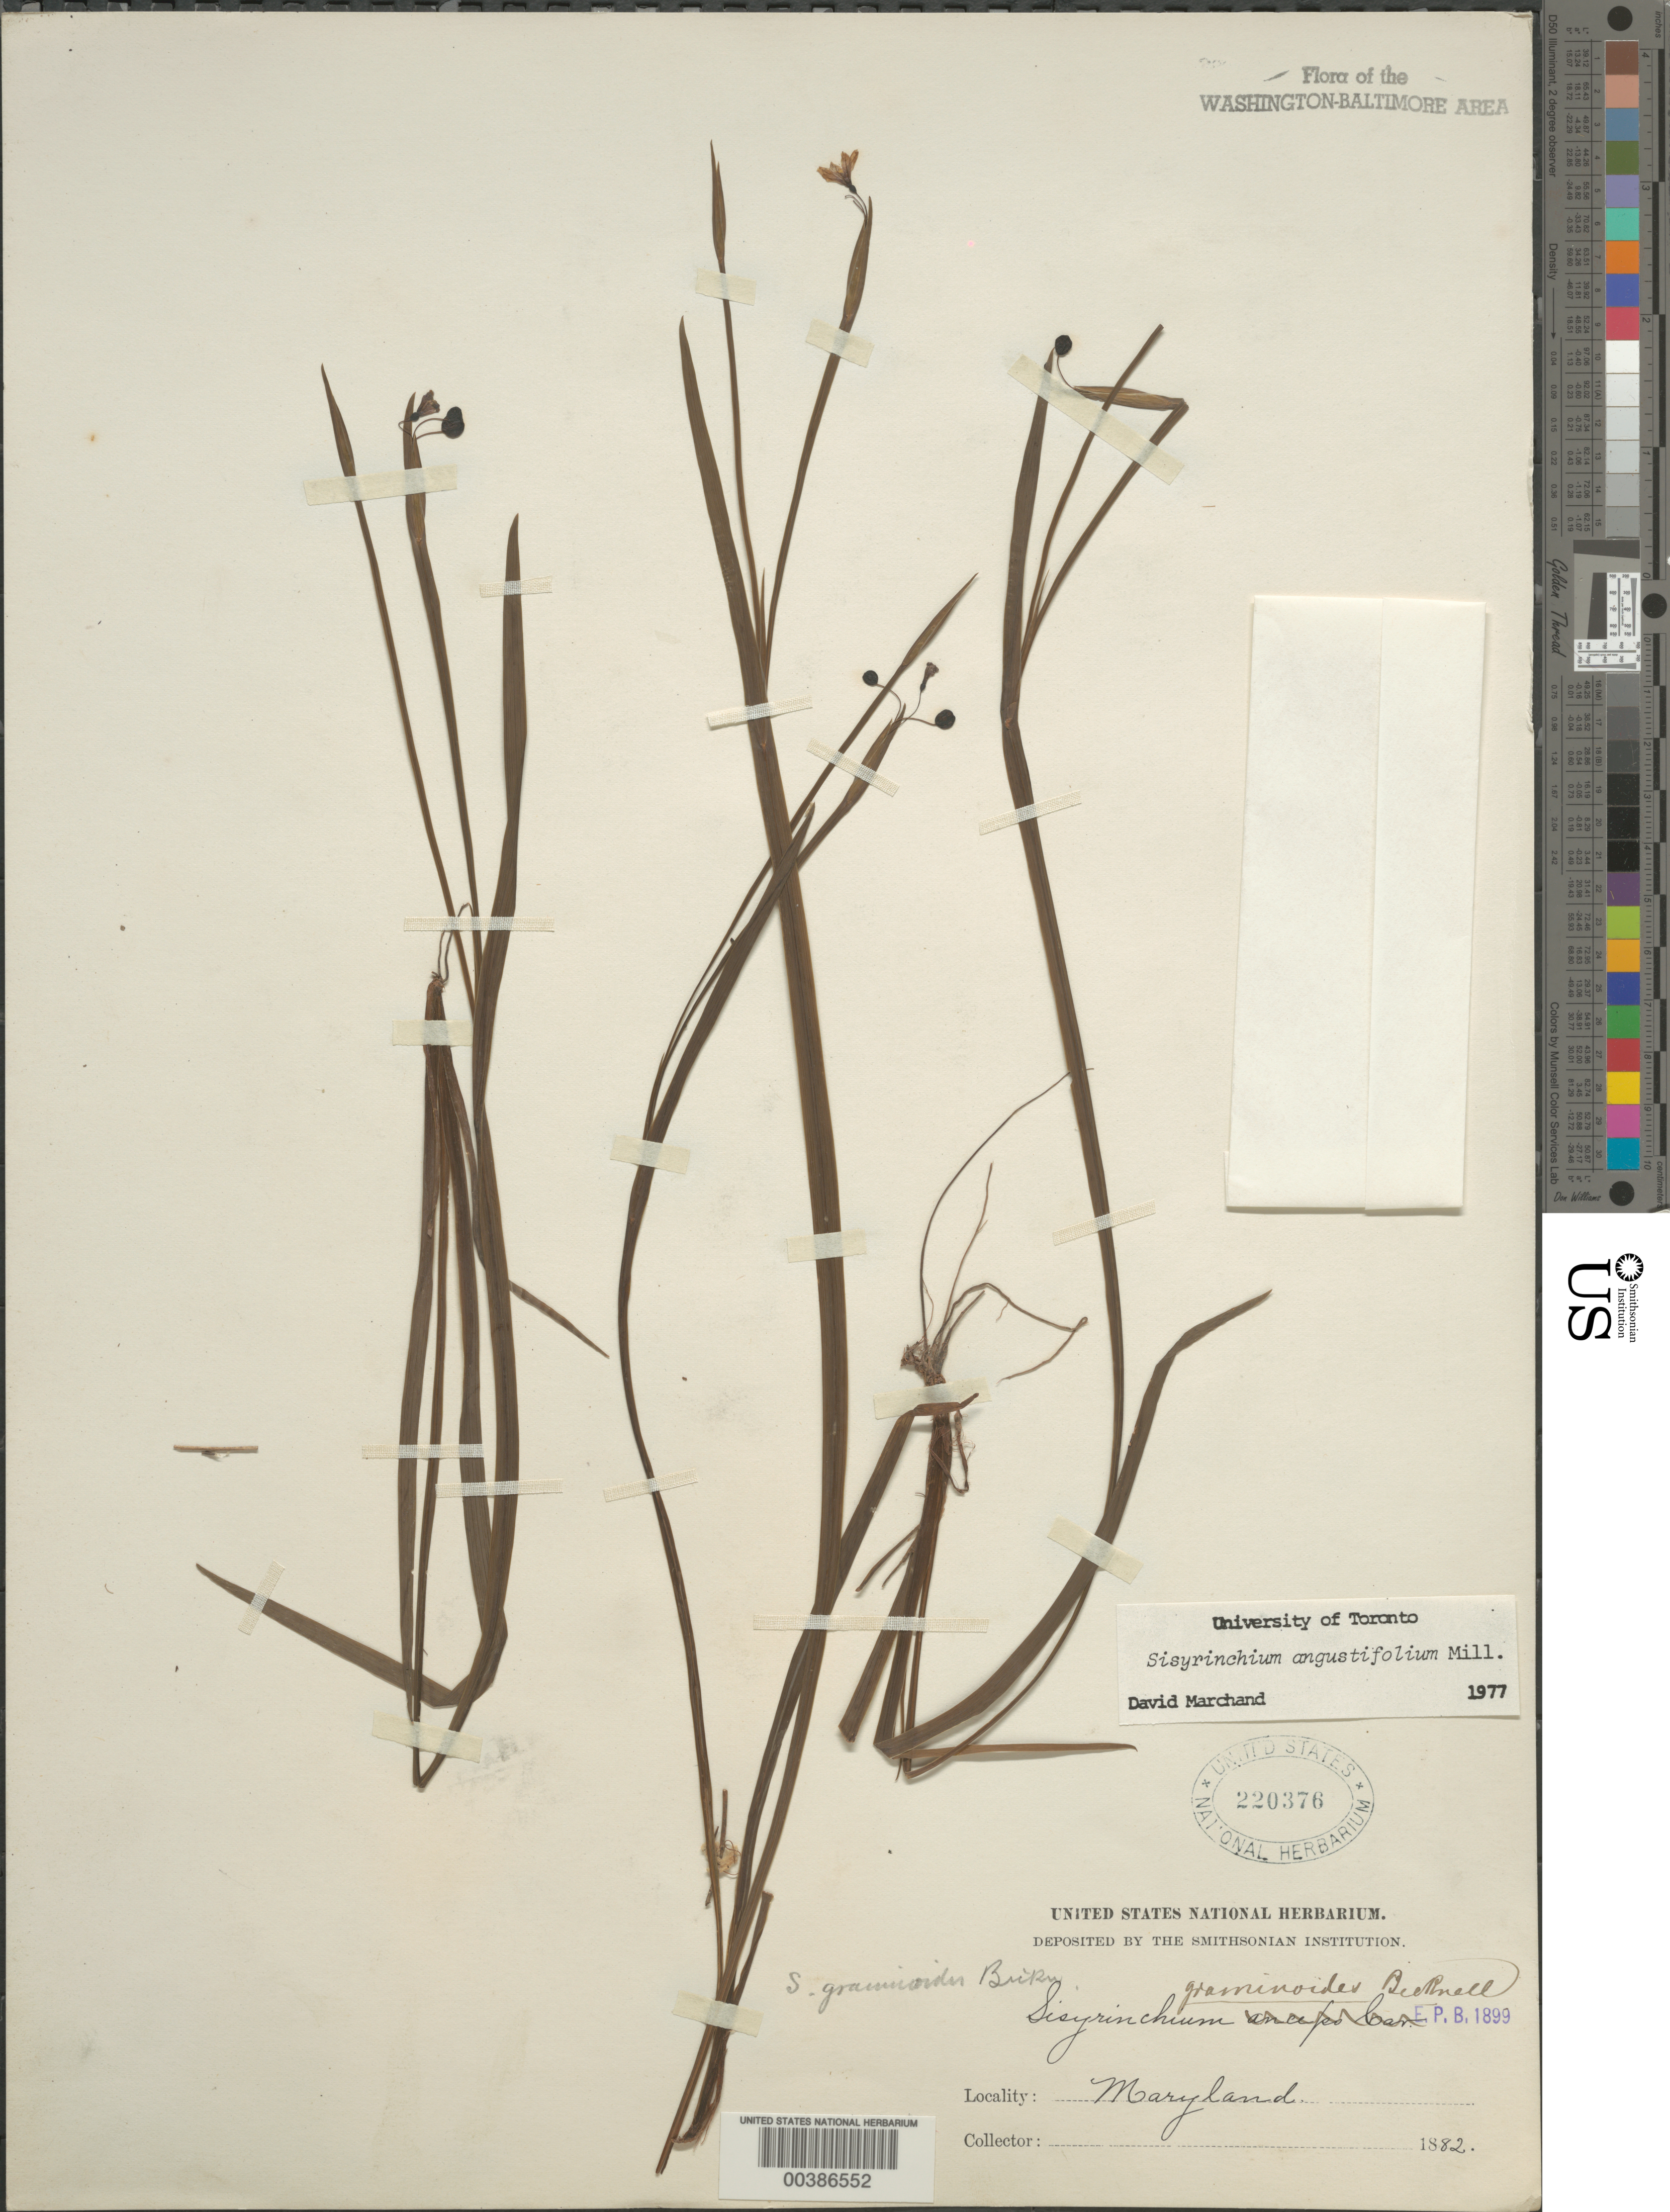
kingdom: Plantae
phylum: Tracheophyta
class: Liliopsida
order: Asparagales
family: Iridaceae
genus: Sisyrinchium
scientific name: Sisyrinchium angustifolium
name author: Mill.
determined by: Marchand, D.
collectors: H. A. Allard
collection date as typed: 1882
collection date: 1882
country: United States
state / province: Maryland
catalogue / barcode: US 220376